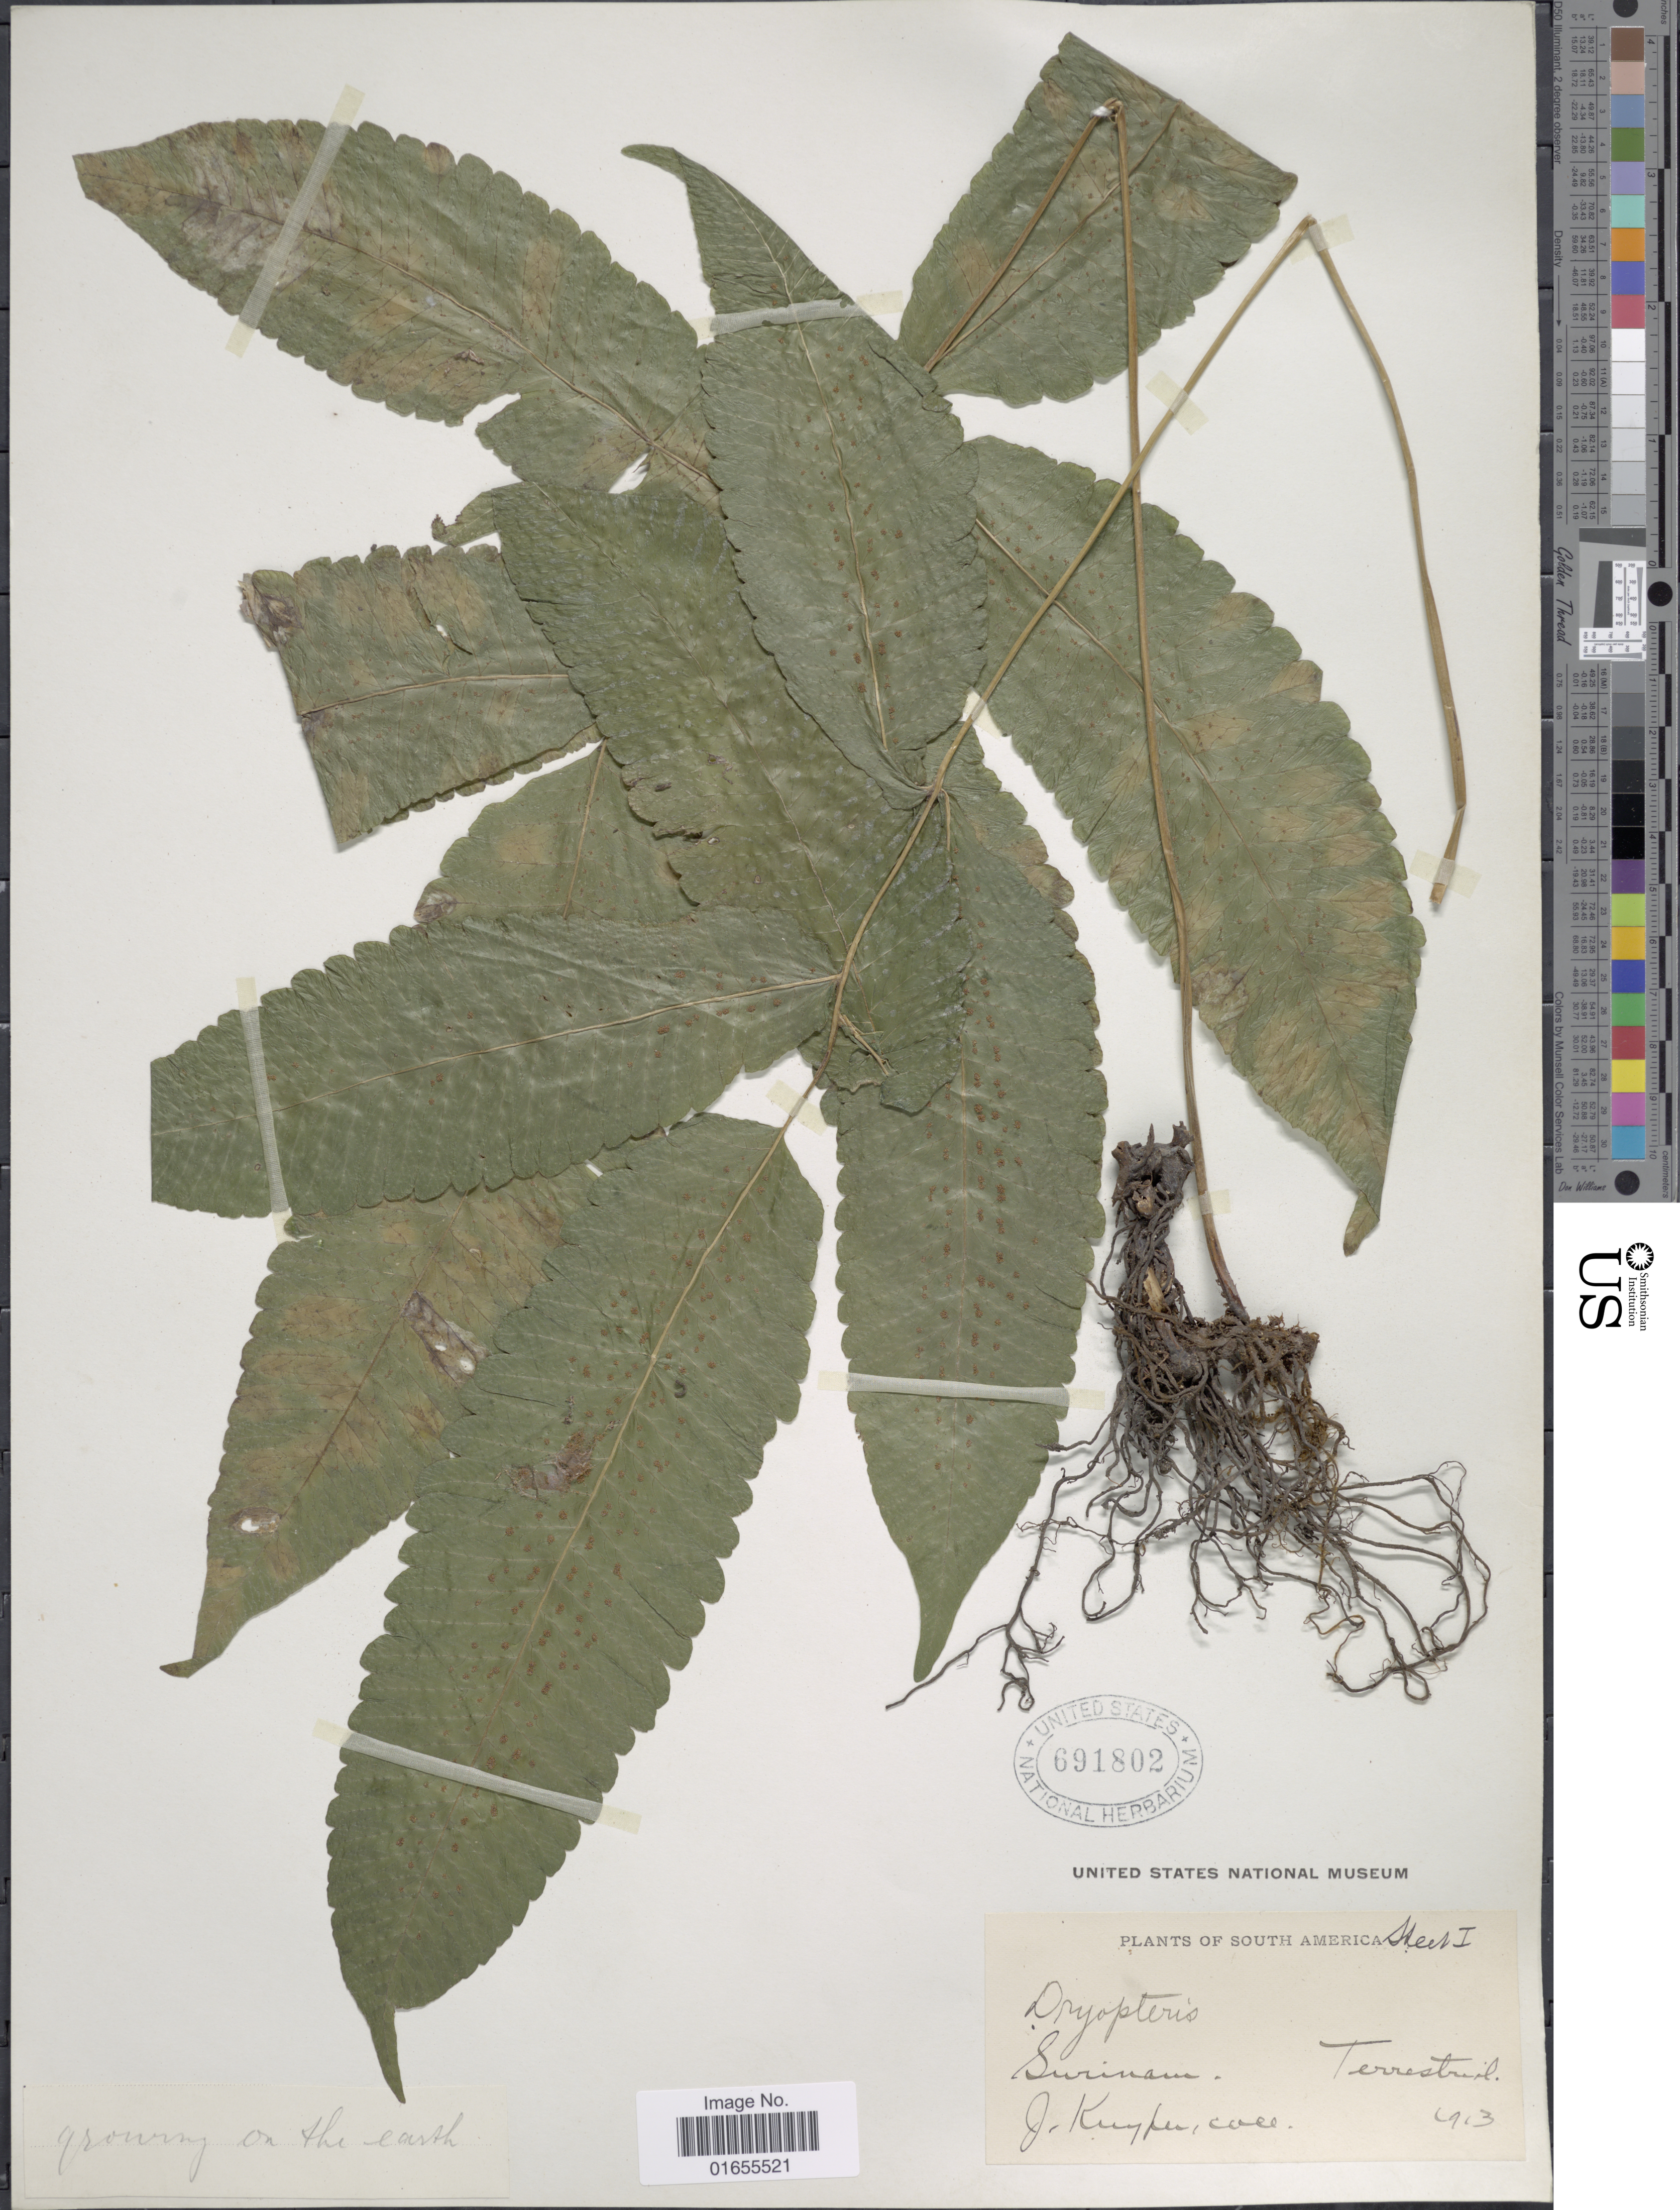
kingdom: Plantae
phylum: Tracheophyta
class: Polypodiopsida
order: Polypodiales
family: Thelypteridaceae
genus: Goniopteris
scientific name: Goniopteris poiteana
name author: (Bory) Ching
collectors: J. Kuyper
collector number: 1913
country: Suriname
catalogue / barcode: US 691802